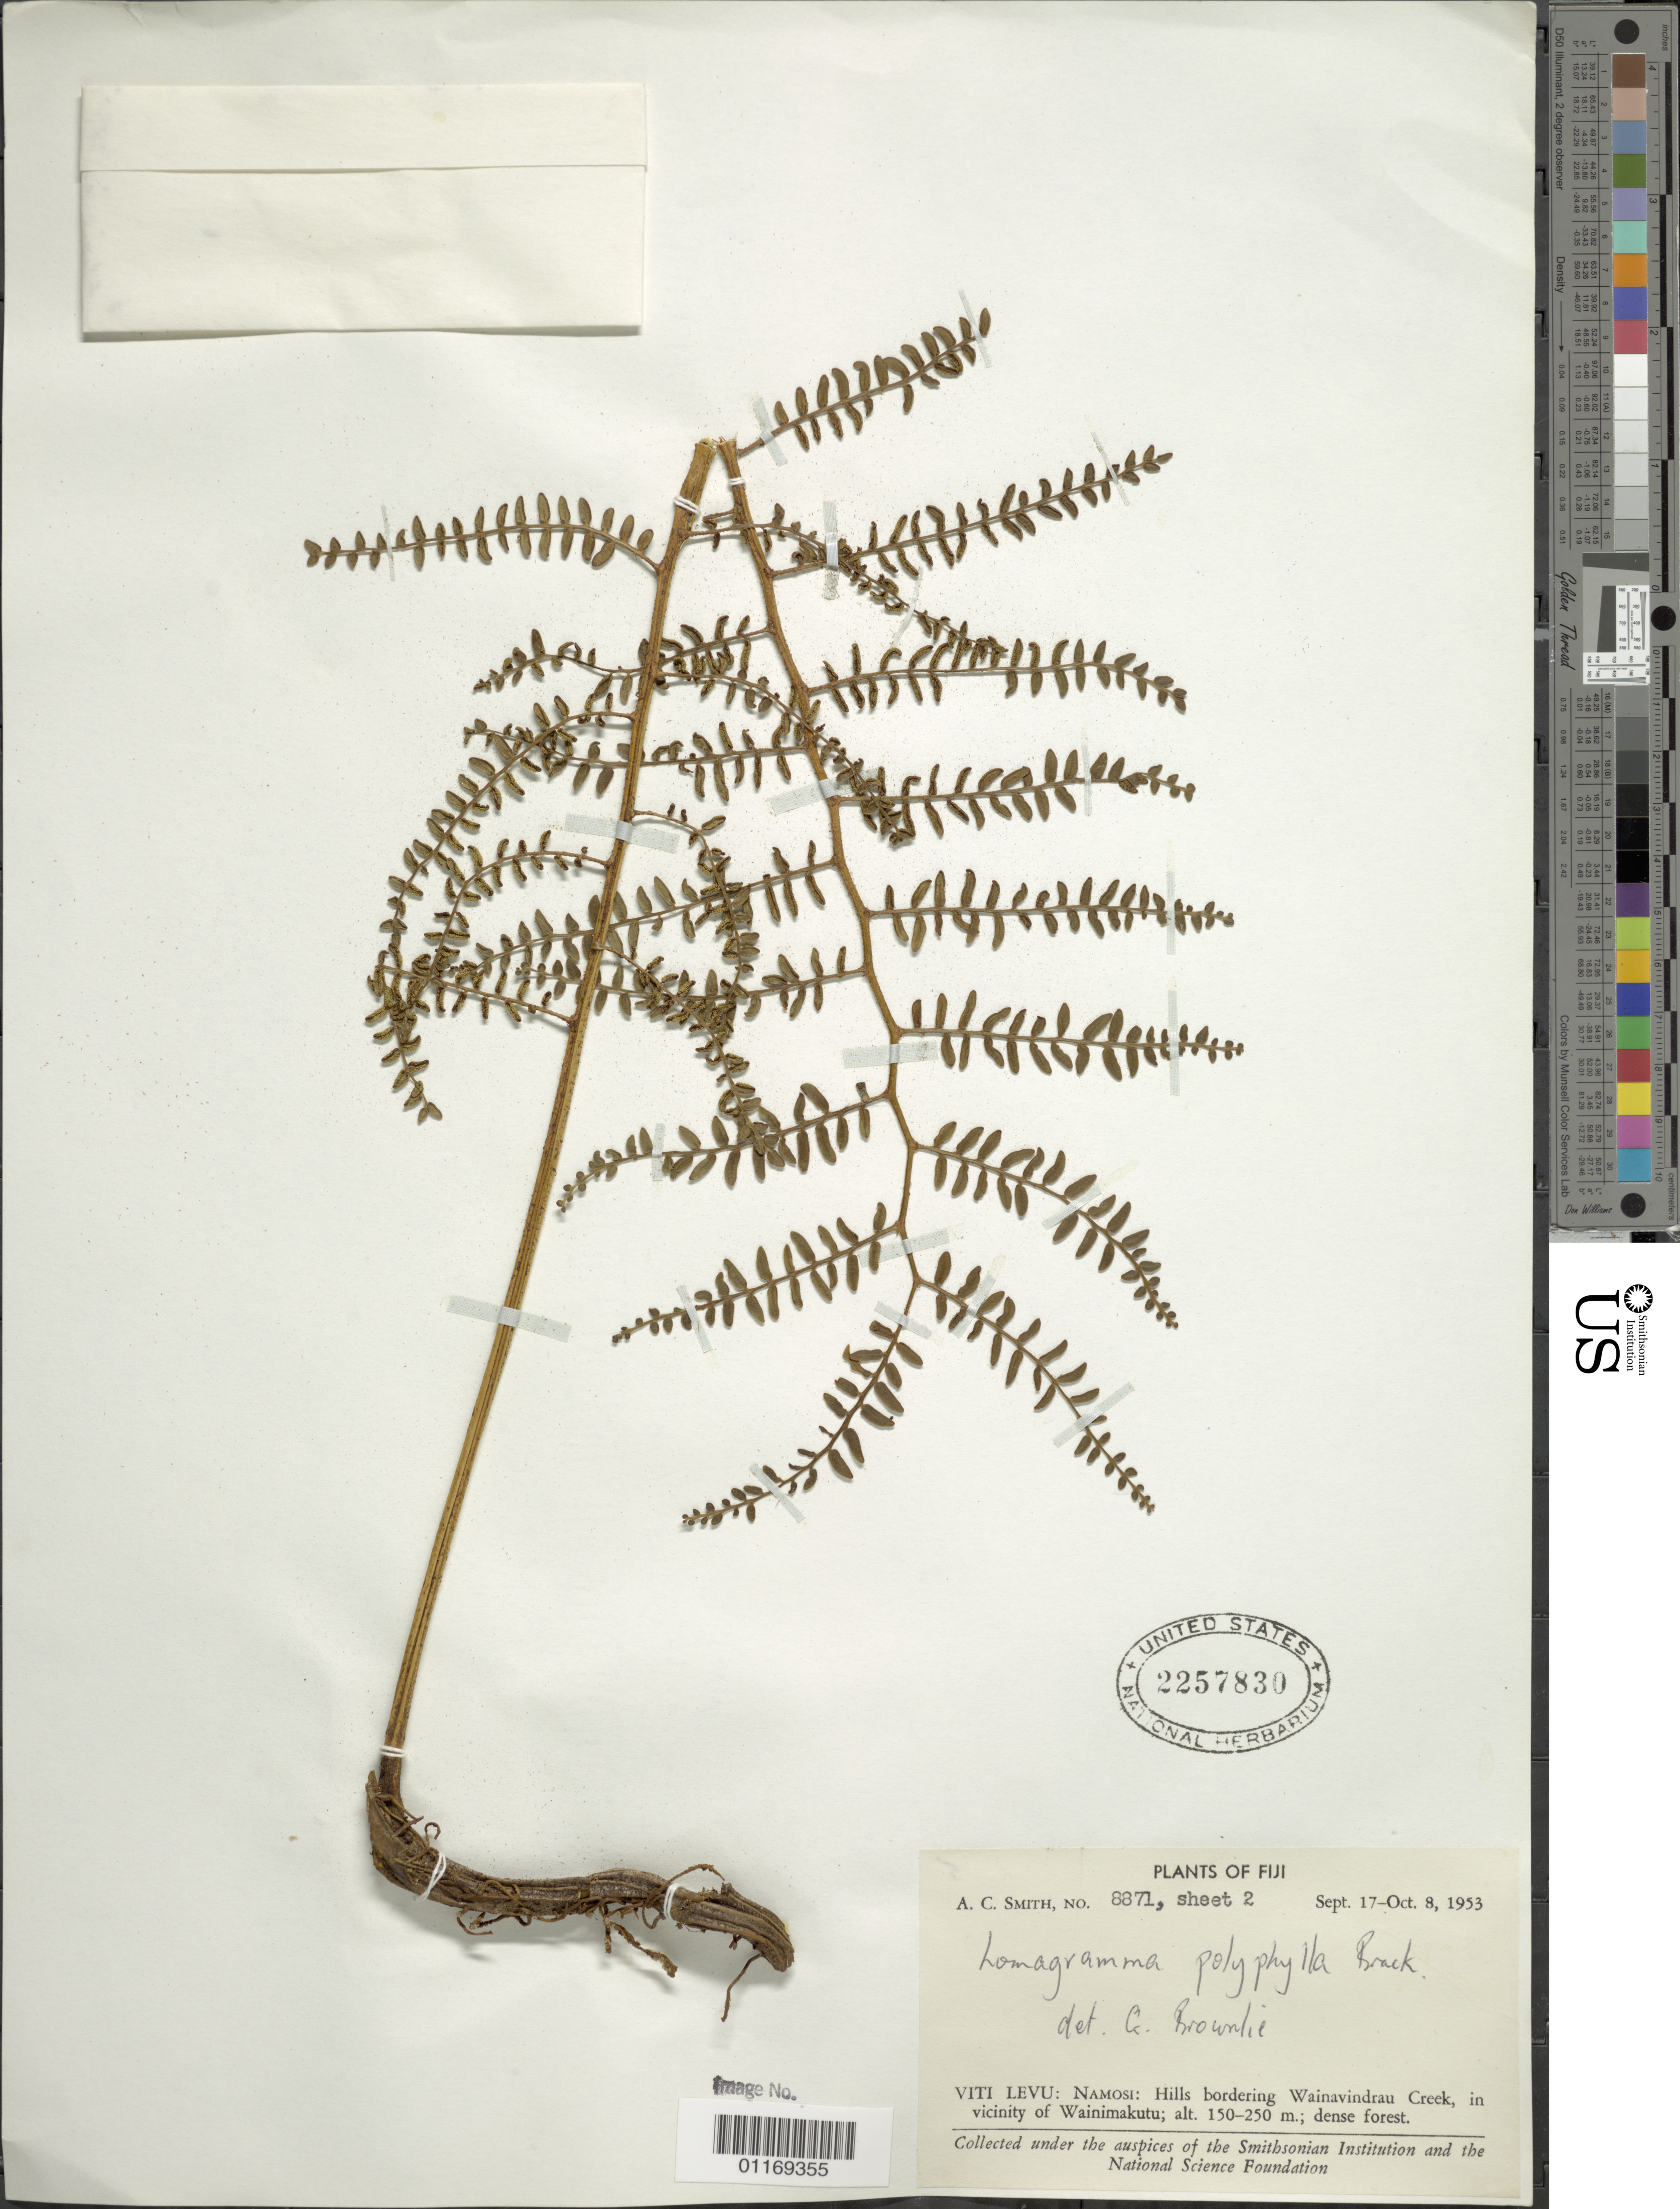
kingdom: Plantae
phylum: Tracheophyta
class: Polypodiopsida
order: Polypodiales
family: Dryopteridaceae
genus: Lomagramma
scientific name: Lomagramma polyphylla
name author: Brack. in Wilkes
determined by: Brownlie, G.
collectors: A. C. Smith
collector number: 8871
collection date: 1953-09-17/1953-10-08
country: Fiji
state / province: Central Division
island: Viti Levu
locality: Hills bordering Wainavindrau Creek, in vicinity of Wainimakutu, Namosi Prov., Viti Levu, Fiji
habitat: Dense forest.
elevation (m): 150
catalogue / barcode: US 2257830